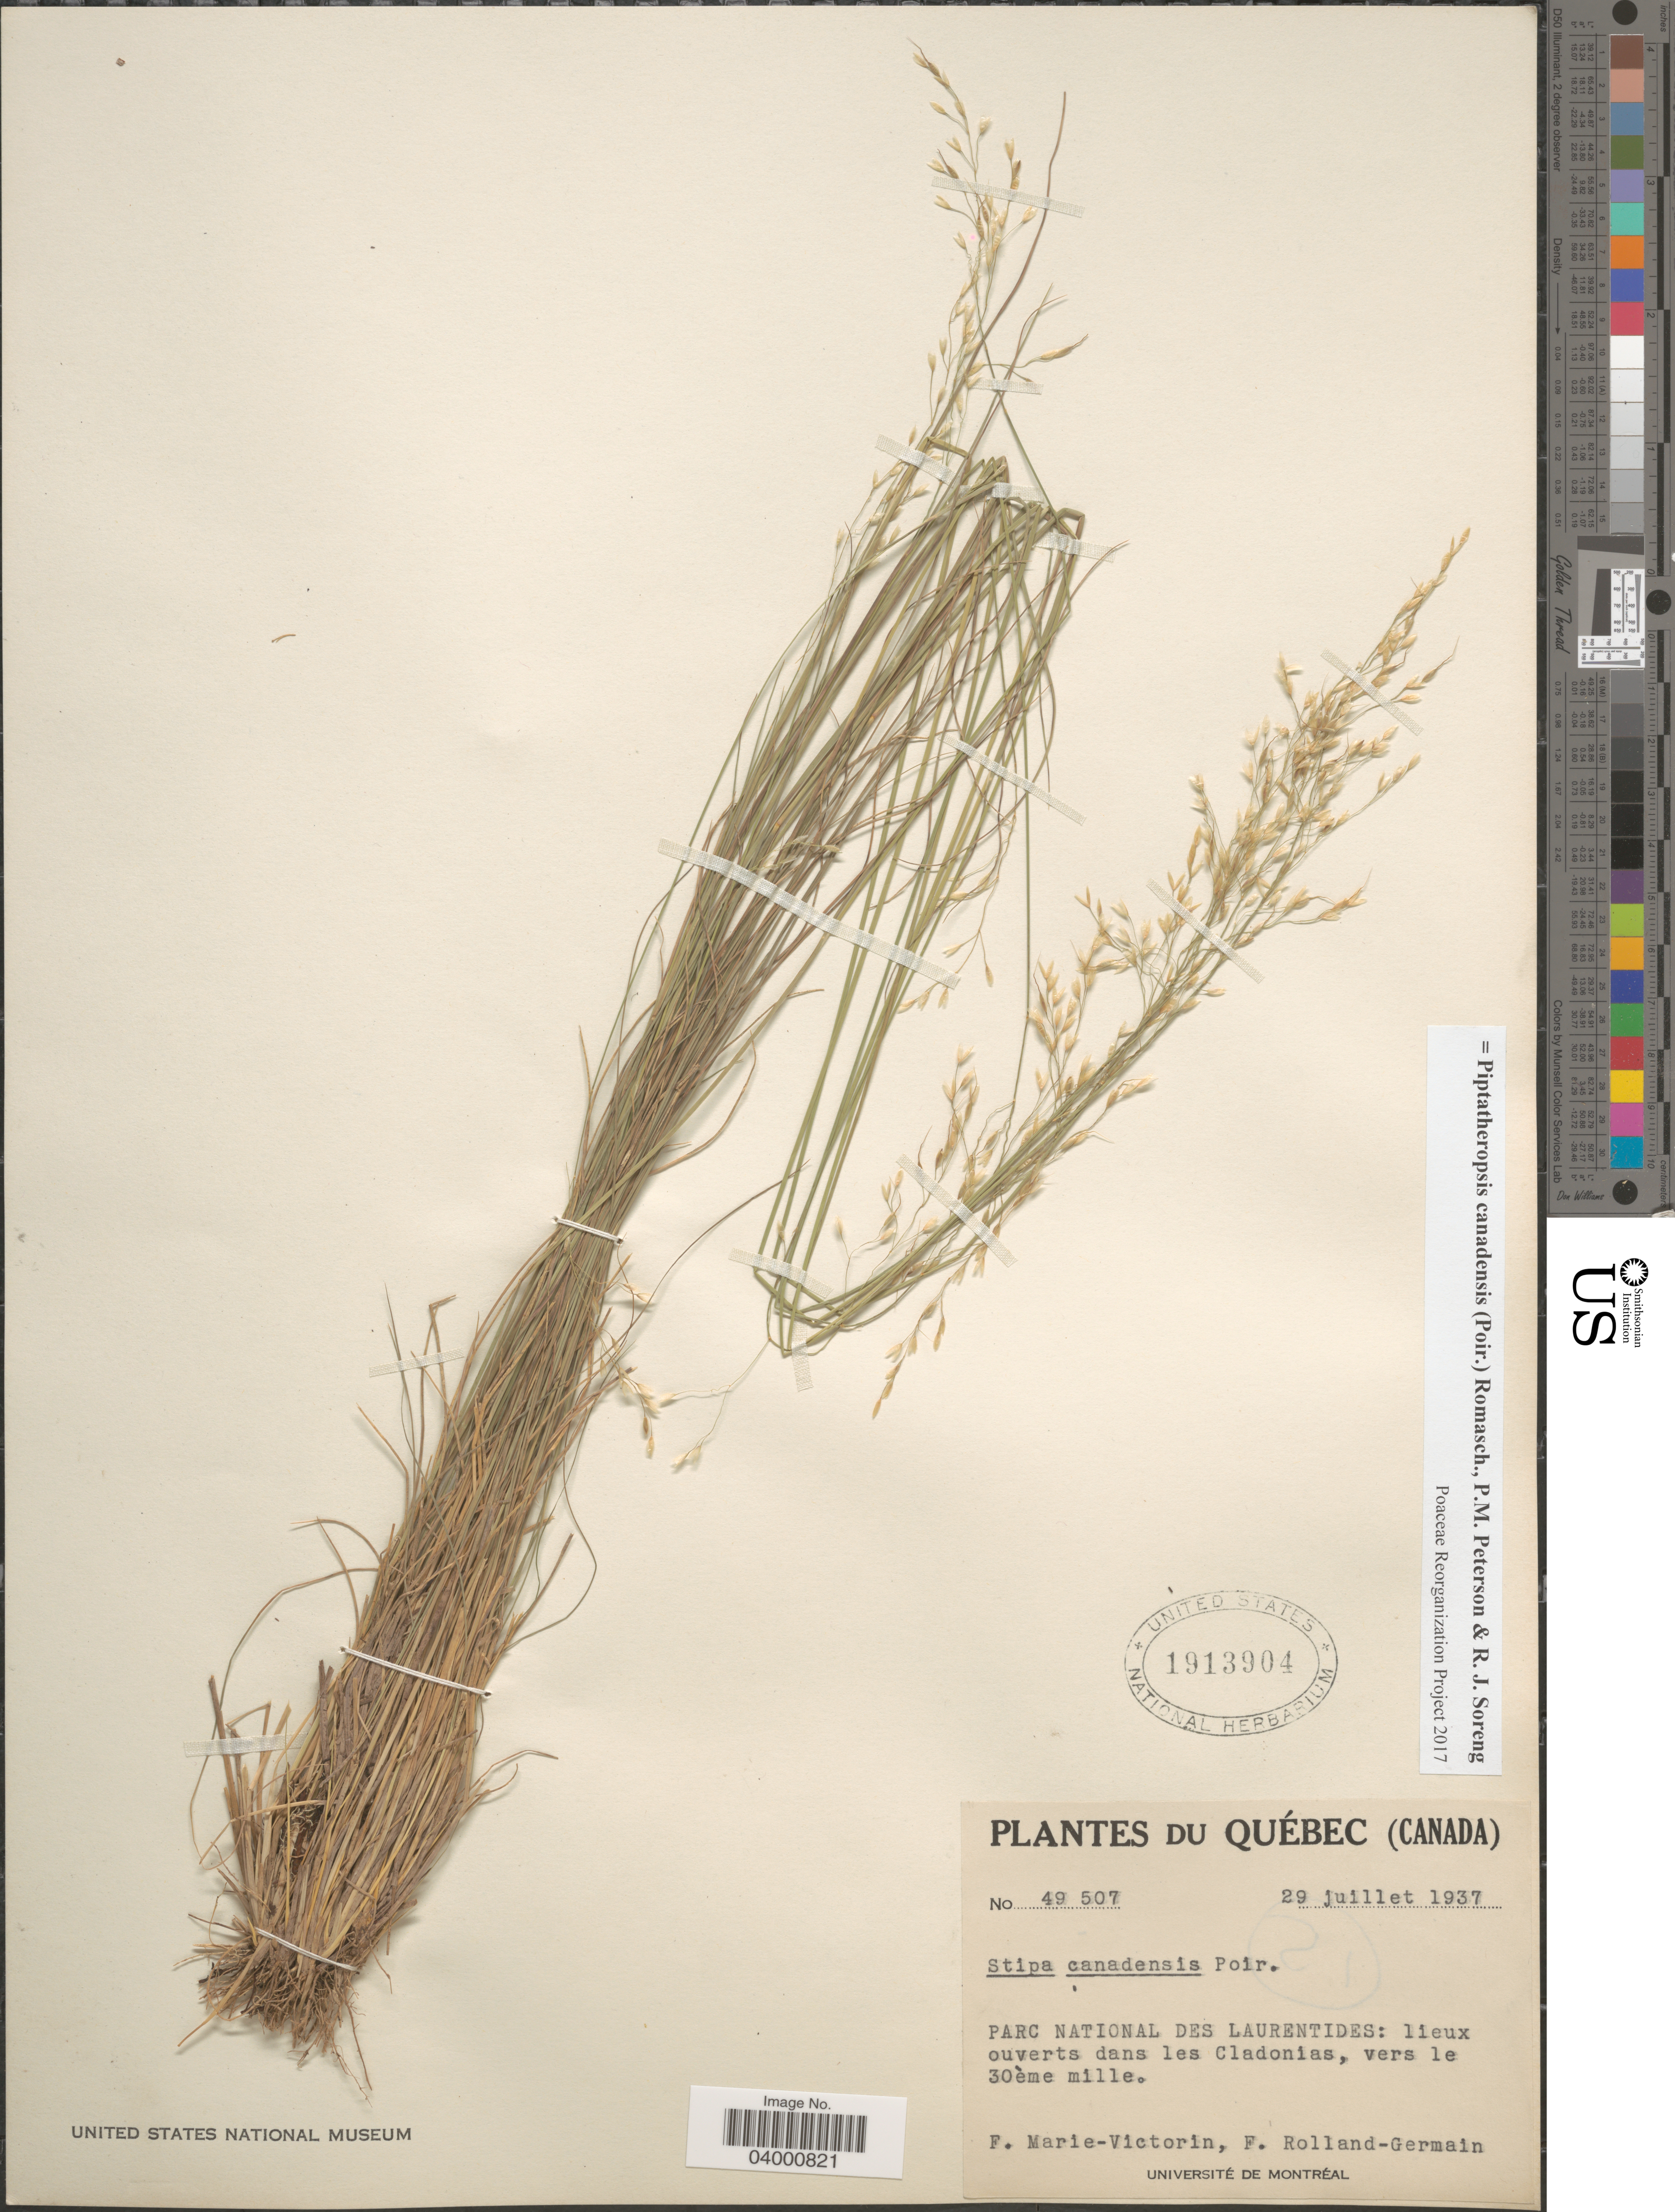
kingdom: Plantae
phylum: Tracheophyta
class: Liliopsida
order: Poales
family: Poaceae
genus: Piptatheropsis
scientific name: Piptatheropsis canadensis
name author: (Poir.) Romasch. et al.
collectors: F. Marie-Victorin & Rolland-Germain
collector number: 49507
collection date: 1937-07-29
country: Canada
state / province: Quebec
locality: Parc National Des Laurentides: lieux ouverts dans les Cladonias, vers le 30ème mille.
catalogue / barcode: US 1913904